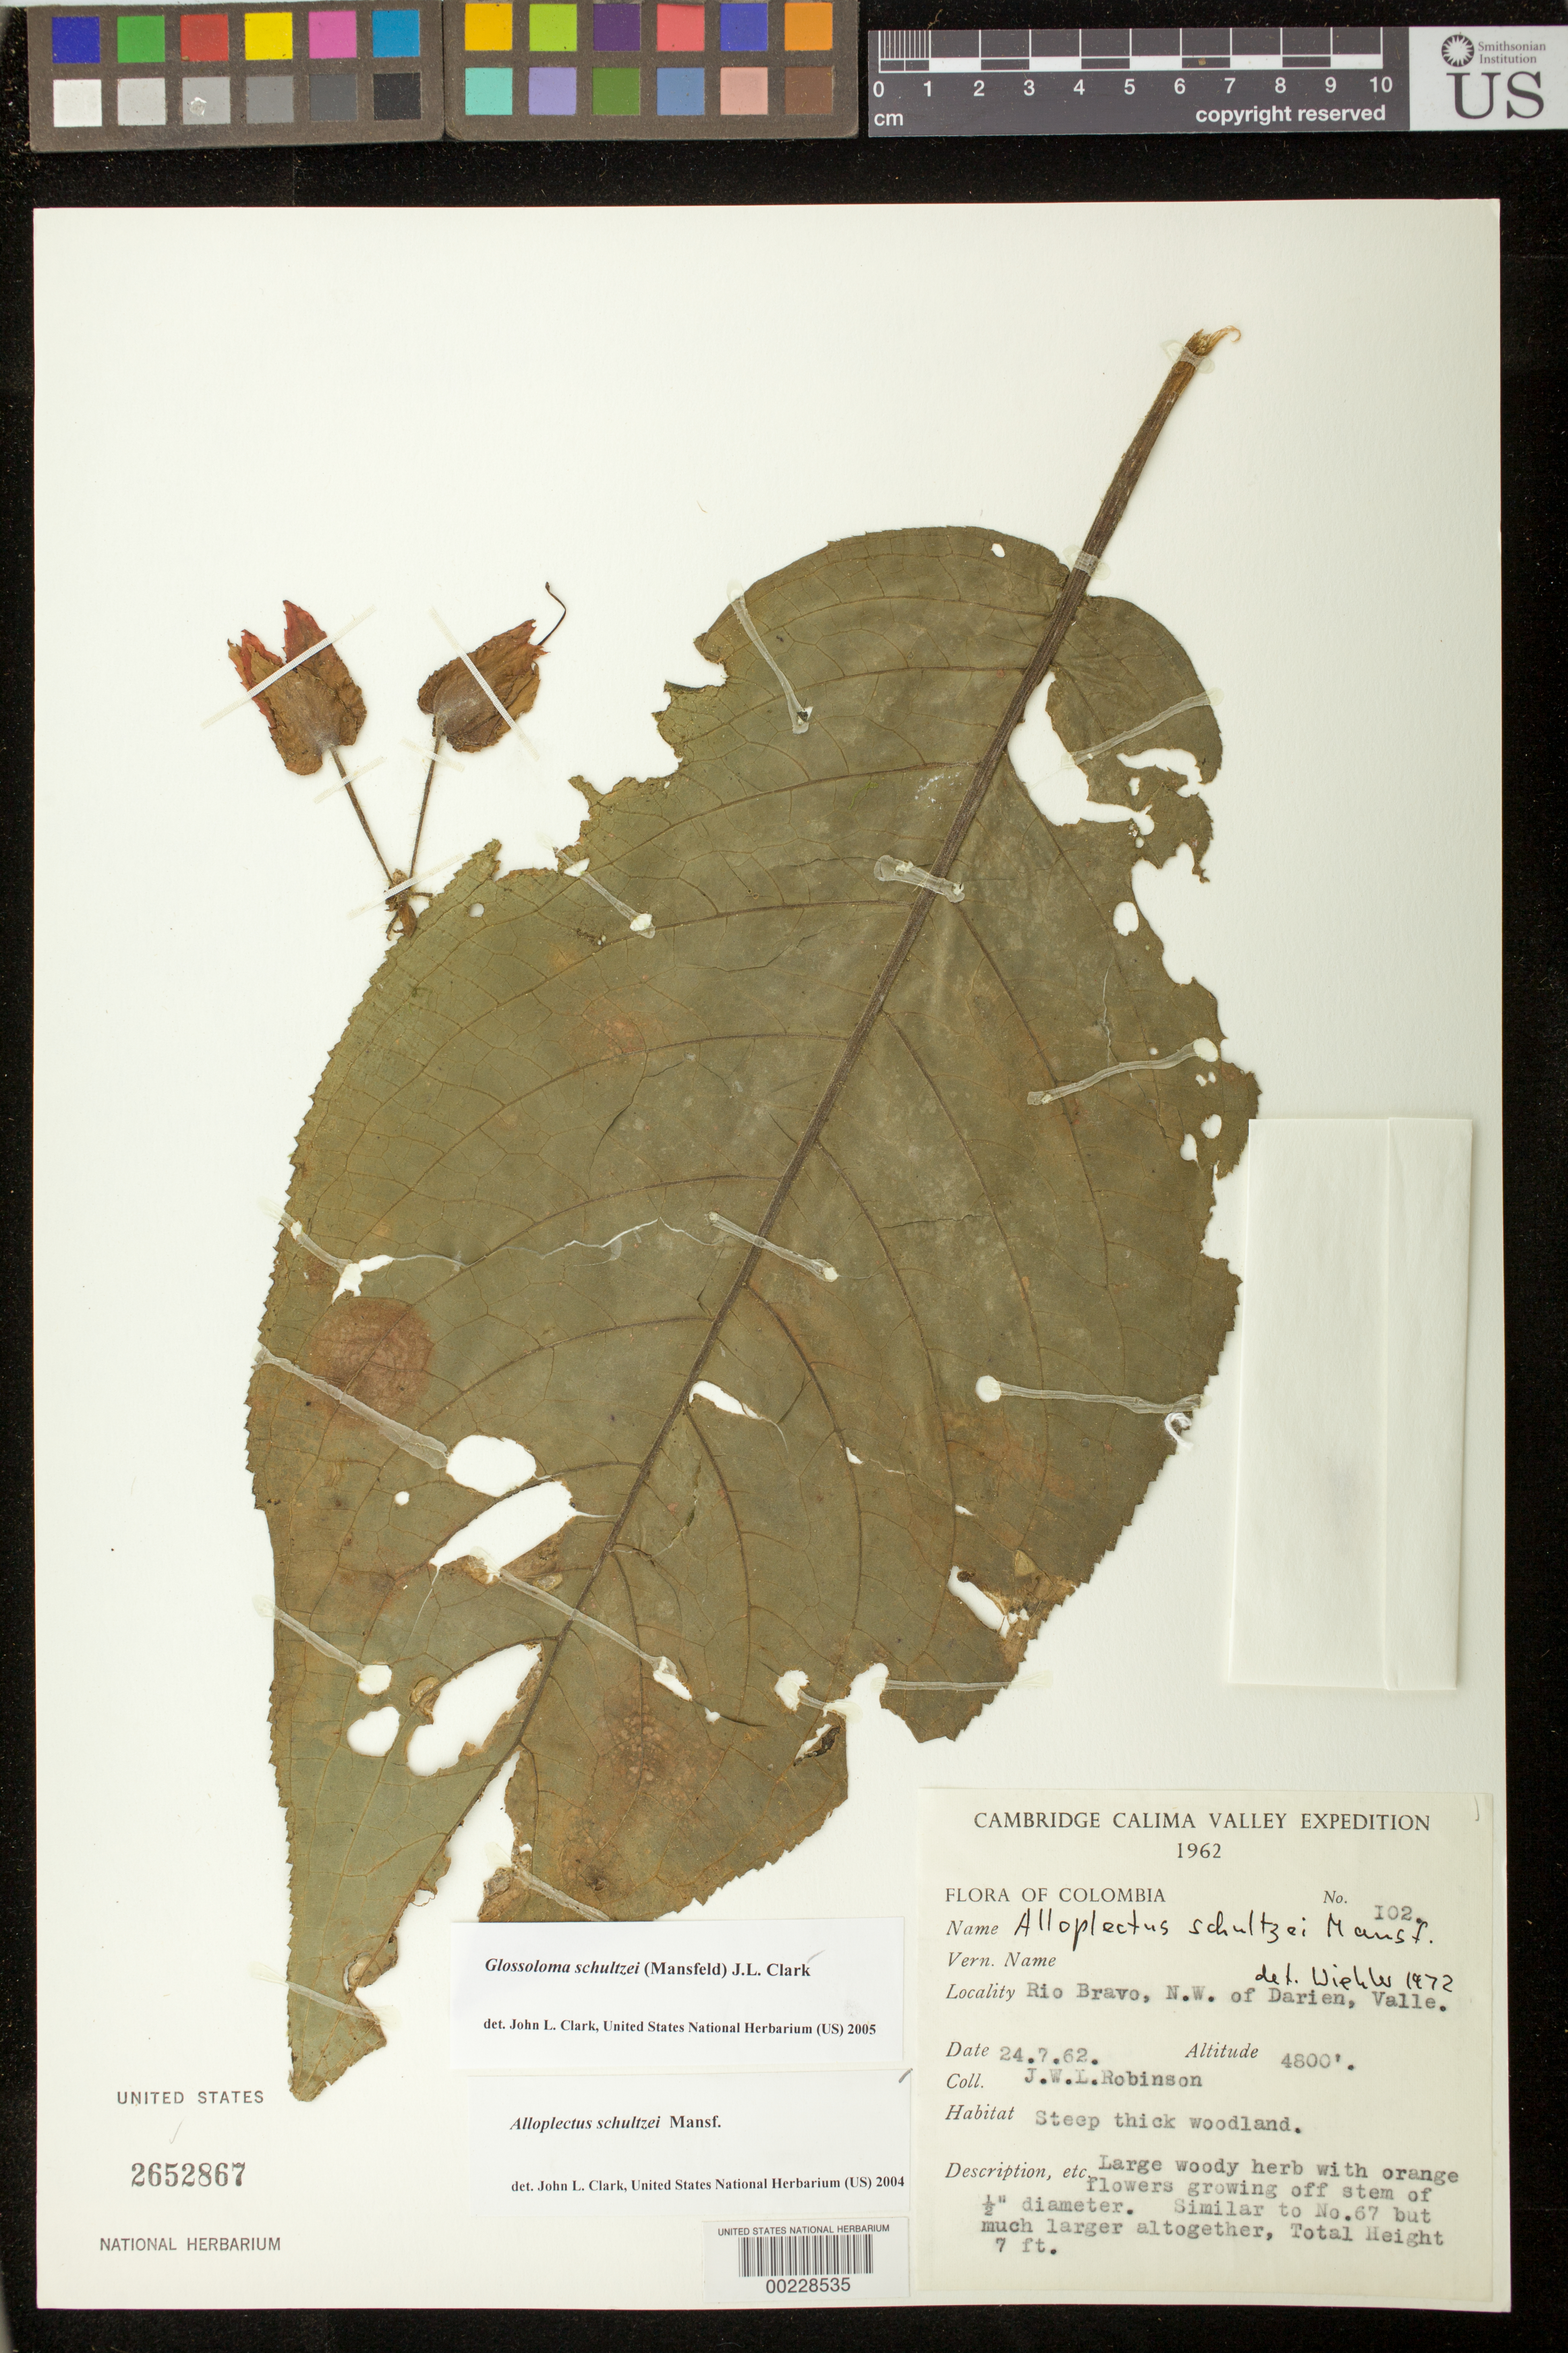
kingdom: Plantae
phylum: Tracheophyta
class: Magnoliopsida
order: Lamiales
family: Gesneriaceae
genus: Glossoloma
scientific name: Glossoloma schultzei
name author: (Mansf.) J.L. Clark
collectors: J. W. Robinson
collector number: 102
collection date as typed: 24 Jul 1962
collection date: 1962-07-24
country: Colombia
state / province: Valle del Cauca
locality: Rio Bravo, N.W. of Darien, Valle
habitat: Steep thick woodland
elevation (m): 1463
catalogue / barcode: US 2652867